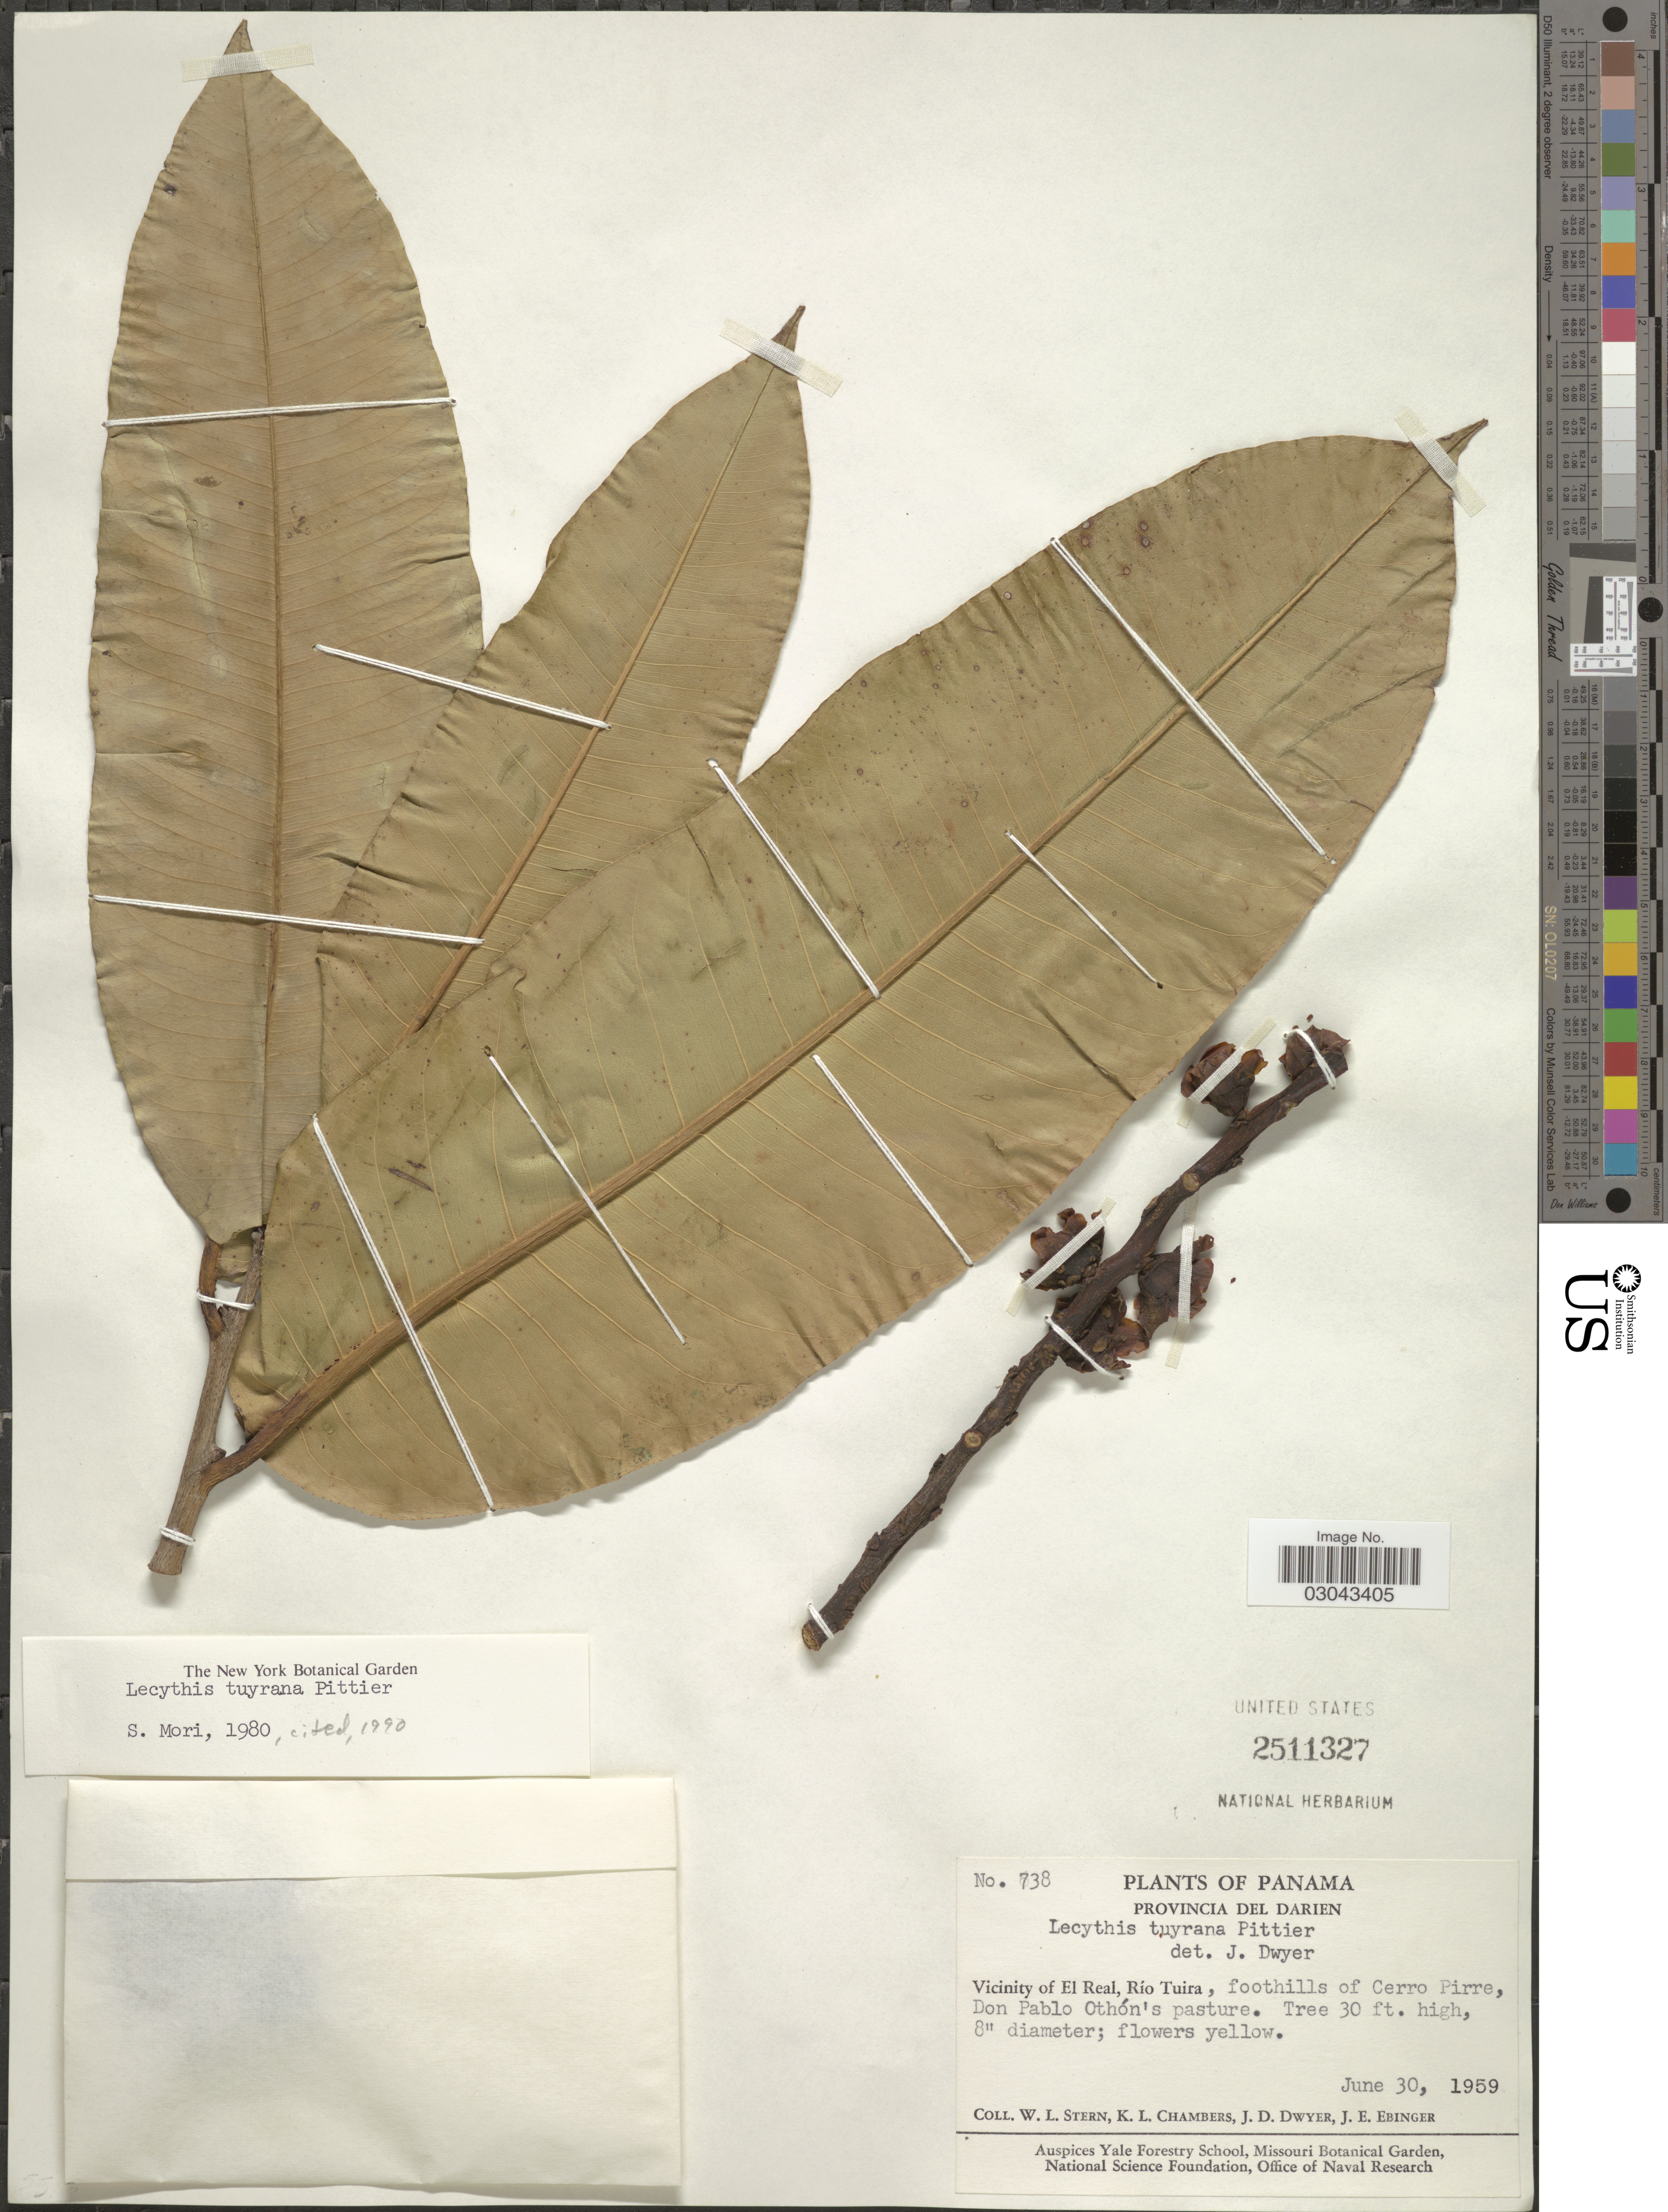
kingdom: Plantae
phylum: Tracheophyta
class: Magnoliopsida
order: Ericales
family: Lecythidaceae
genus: Lecythis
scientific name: Lecythis tuyrana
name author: Pittier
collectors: W. L. Stern, K. Chambers, J. D. Dwyer & J. Ebinger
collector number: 738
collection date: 1959-06-30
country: Panama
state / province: Darién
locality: Vicinity of El Real, Río Tuira, foothills of Cerro Pirre, Don Pablo Othón's pasture.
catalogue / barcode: US 2511327